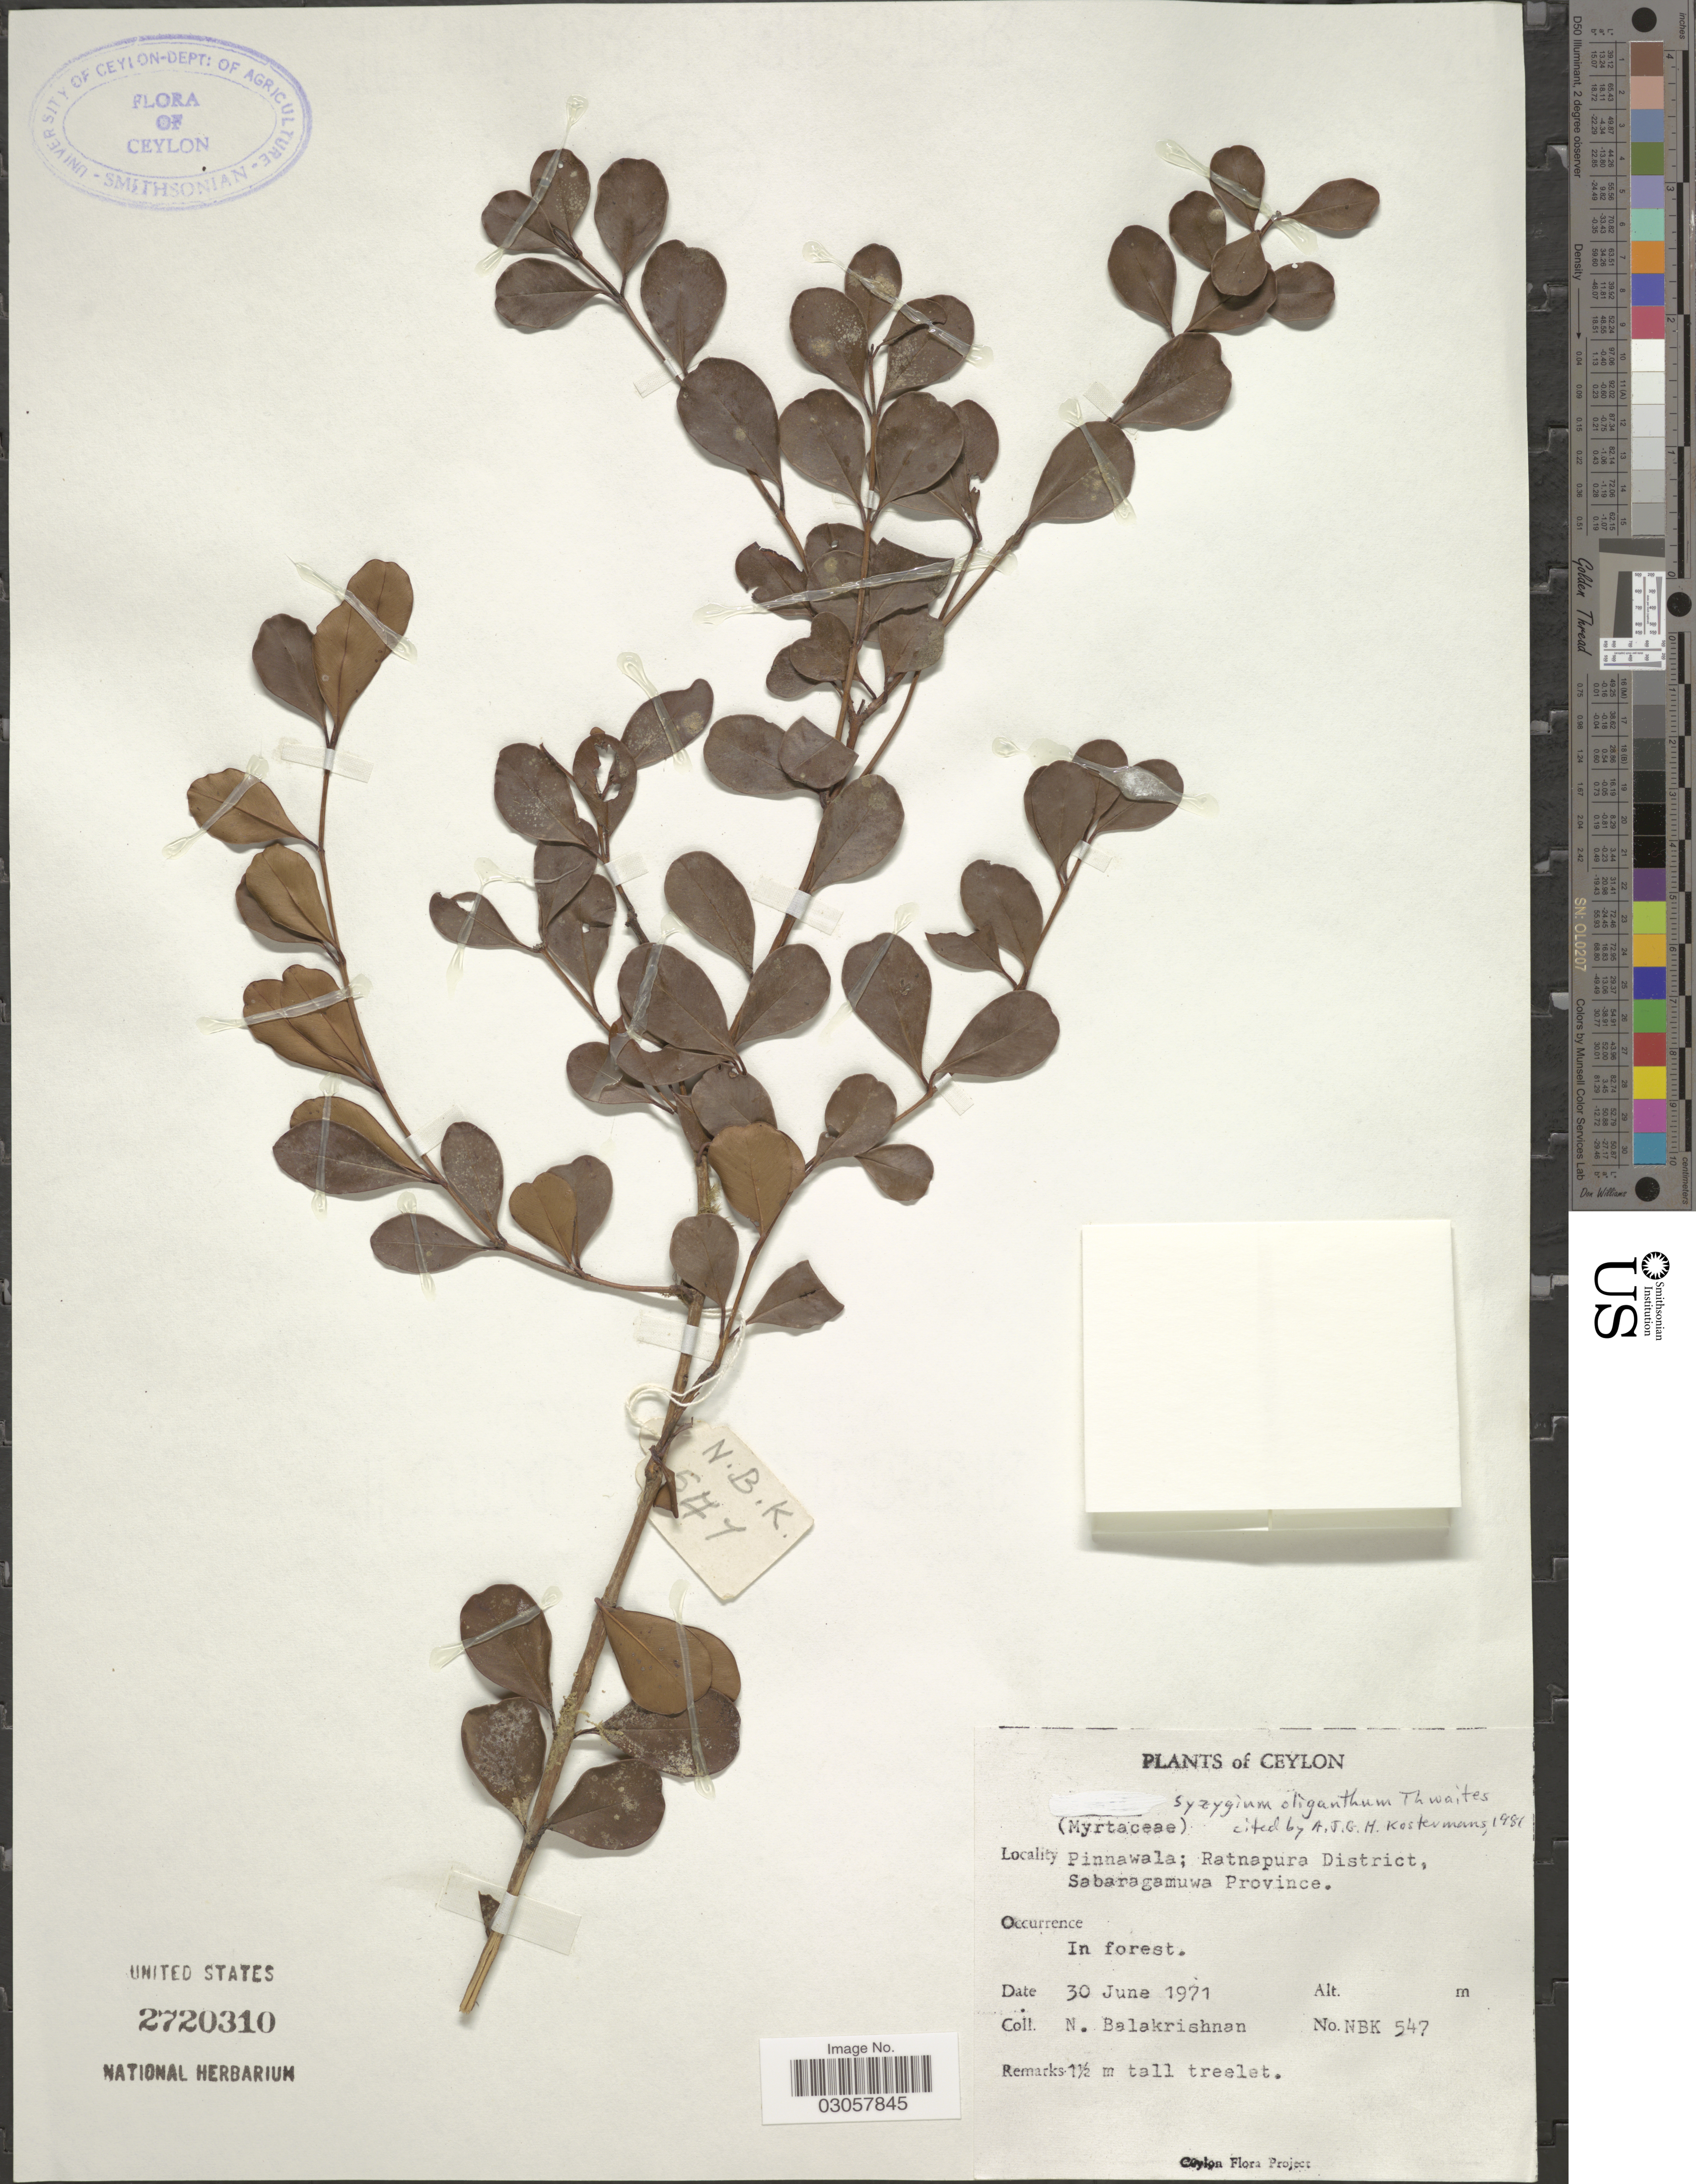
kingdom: Plantae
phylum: Tracheophyta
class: Magnoliopsida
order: Myrtales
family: Myrtaceae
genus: Syzygium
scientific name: Syzygium oliganthum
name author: Thwaites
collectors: N. Balakrishnan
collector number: NBK 547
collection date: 1971-06-30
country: Sri Lanka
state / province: Sabaragamuwa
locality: Ceylon. Pinnawala; Ratnapura District.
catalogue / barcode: US 2720310